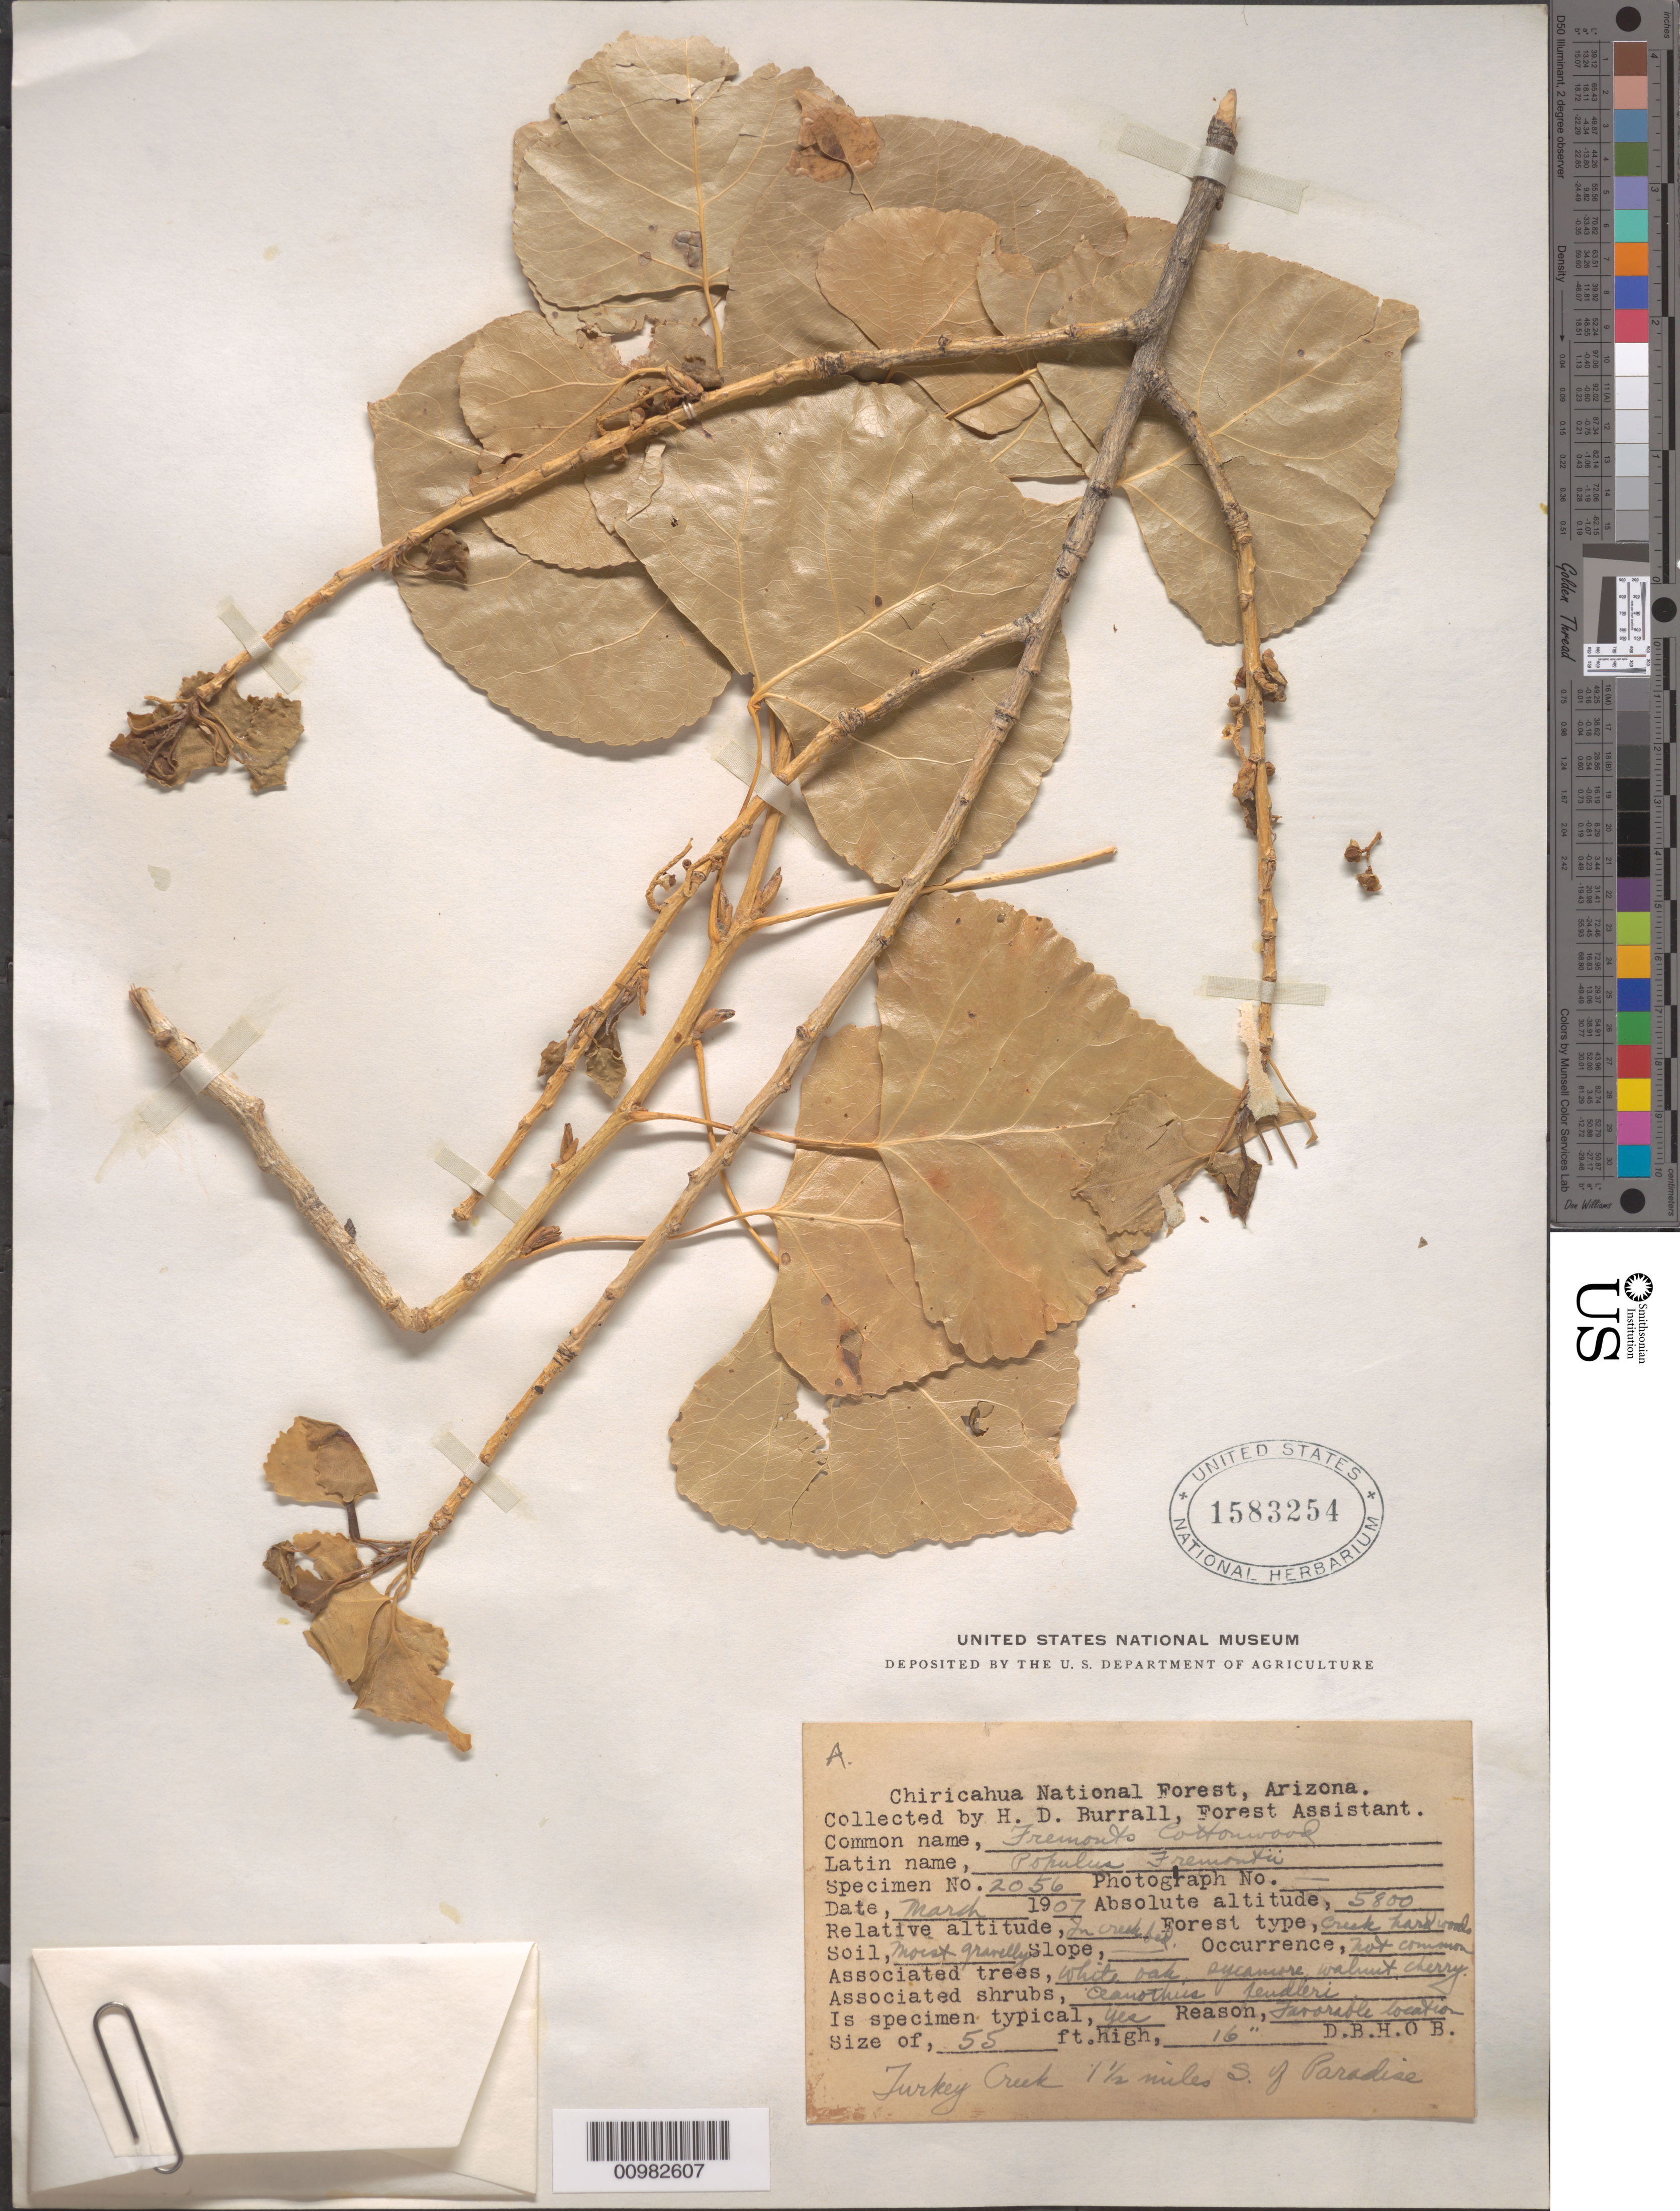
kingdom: Plantae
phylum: Tracheophyta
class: Magnoliopsida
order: Malpighiales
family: Salicaceae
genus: Populus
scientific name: Populus fremontii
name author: S. Watson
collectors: H. Burrall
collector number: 2056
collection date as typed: Mar 1907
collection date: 1907-03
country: United States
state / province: Arizona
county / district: Cochise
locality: Turkey Creek, 1 1/2 miles south of Paradise Valley.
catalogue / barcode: US 1583254